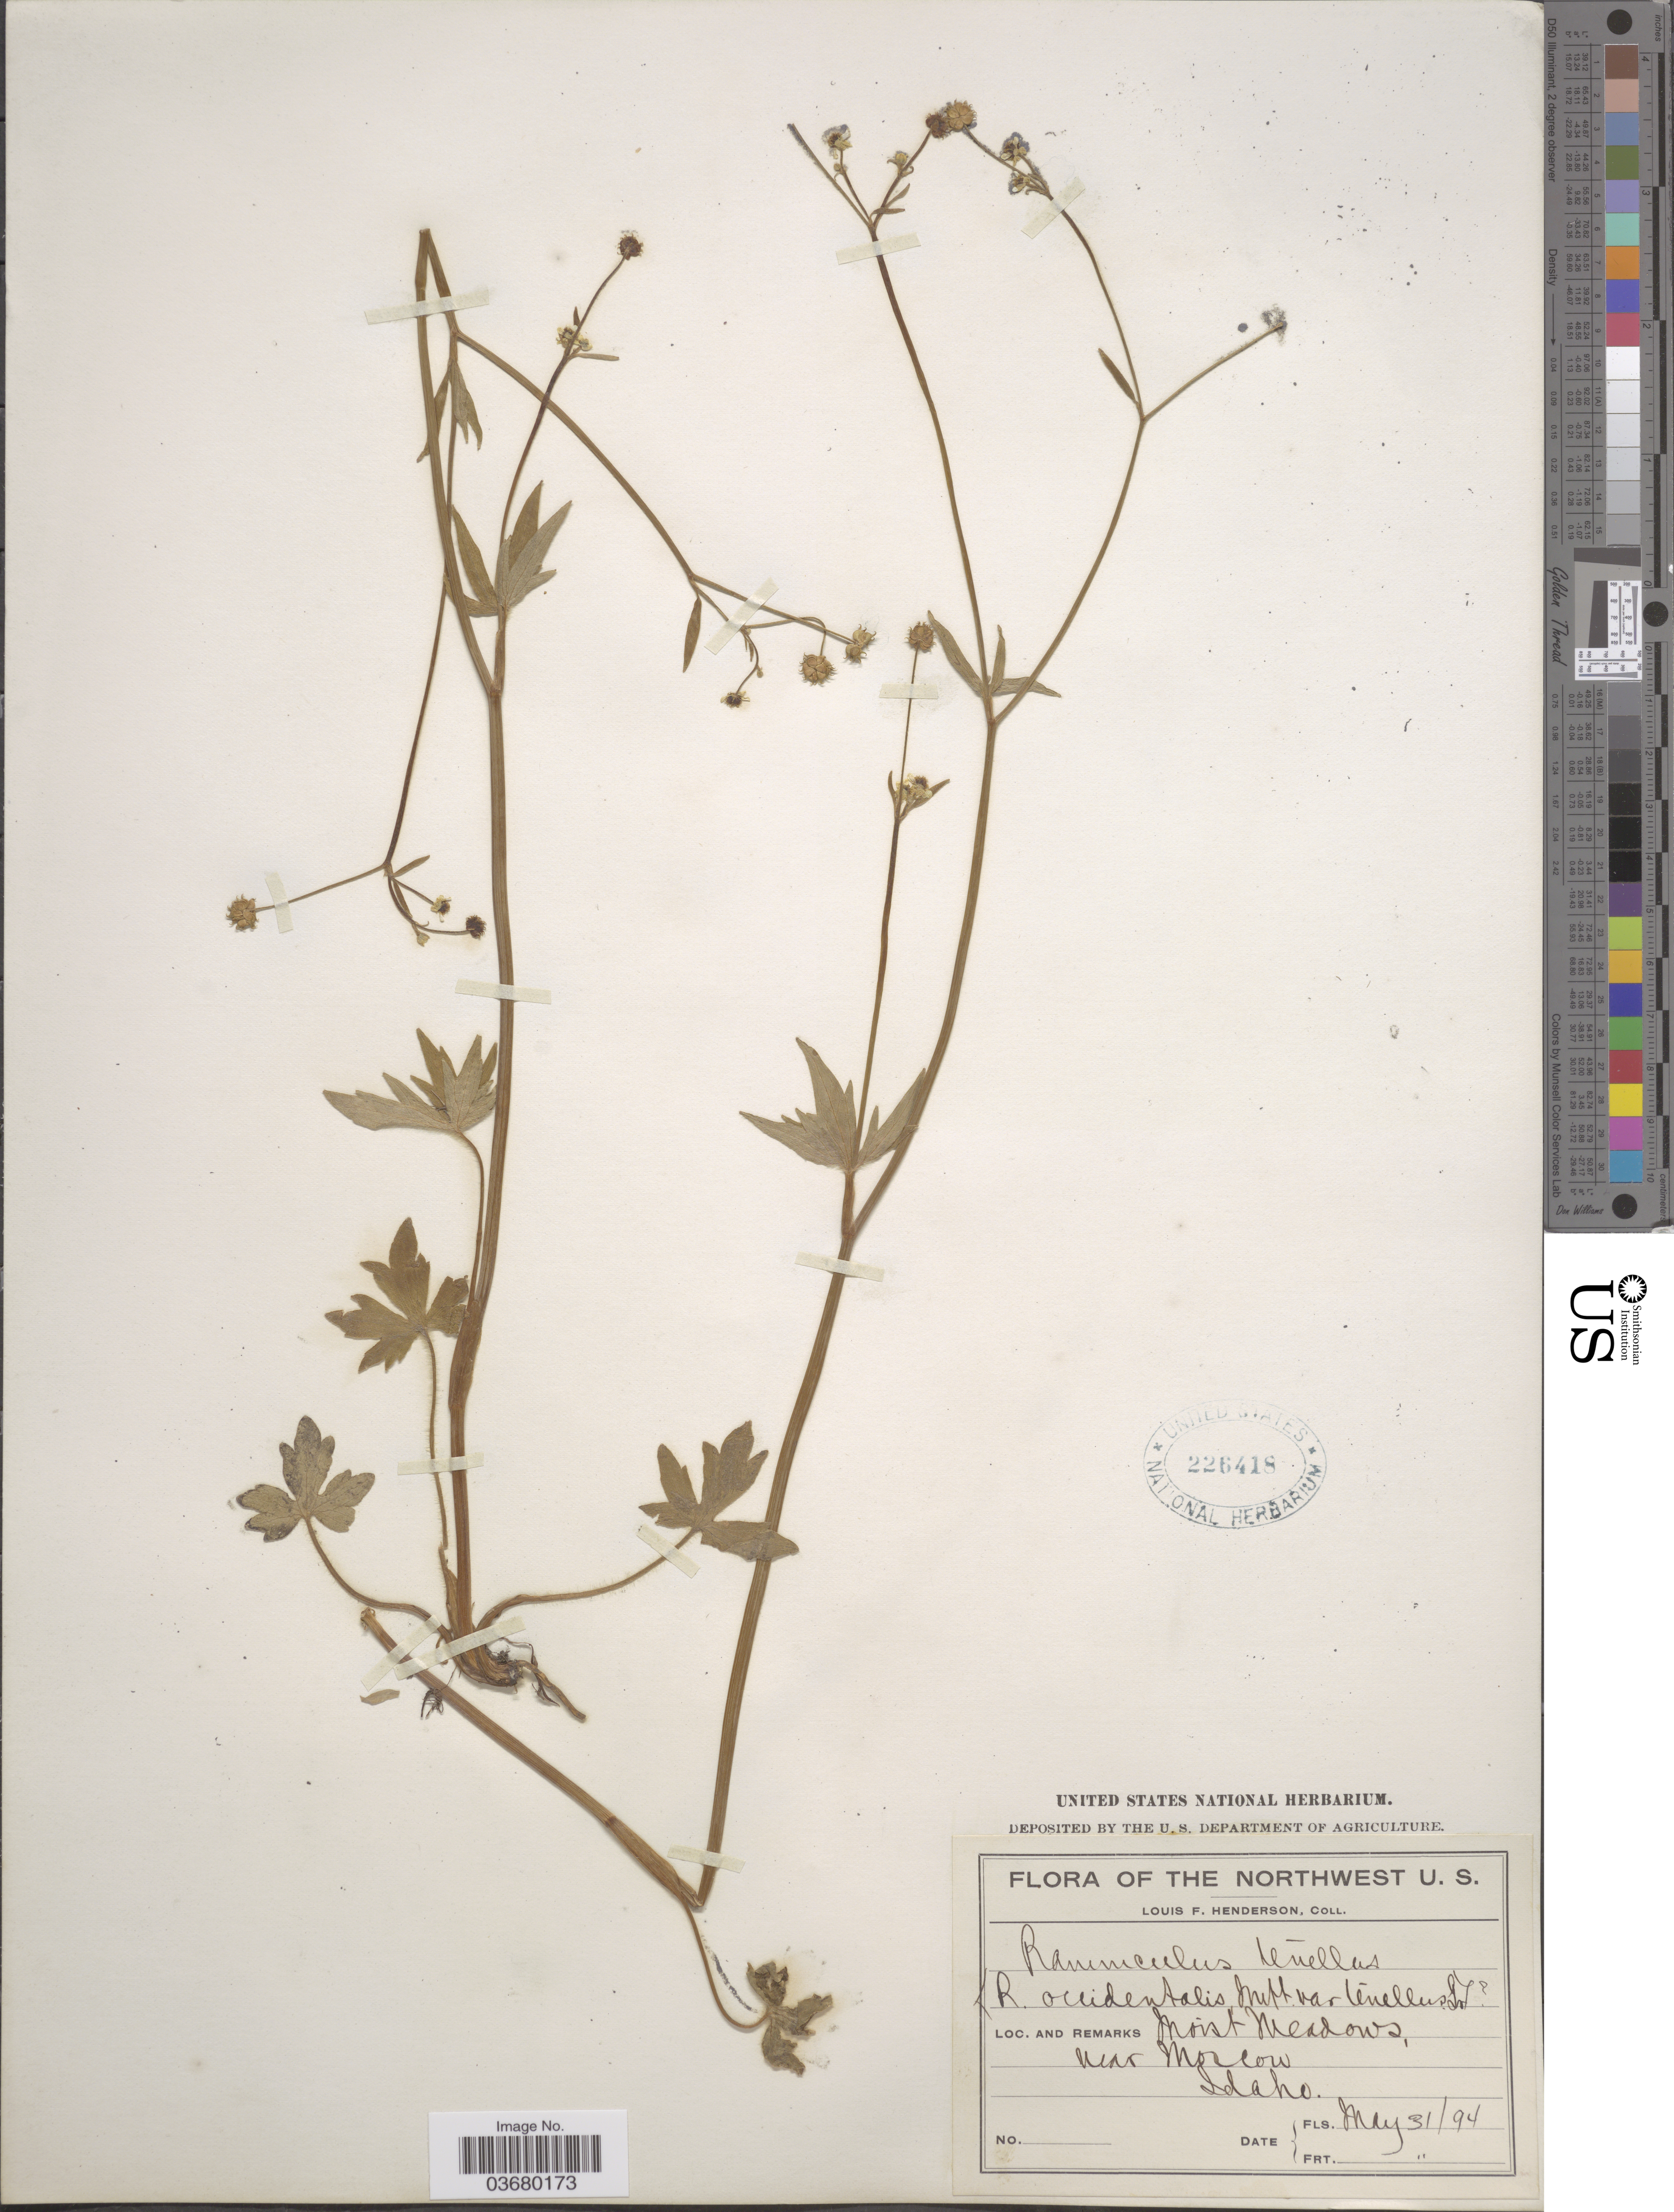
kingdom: Plantae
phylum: Tracheophyta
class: Magnoliopsida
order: Ranunculales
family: Ranunculaceae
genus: Ranunculus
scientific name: Ranunculus bongardii var. tenellus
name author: (A. Gray) Greene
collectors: L. Henderson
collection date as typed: Transcribed d/m/y: 31/5/94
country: United States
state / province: Idaho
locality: The Northwest U.S. near Moscow.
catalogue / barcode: US 226418